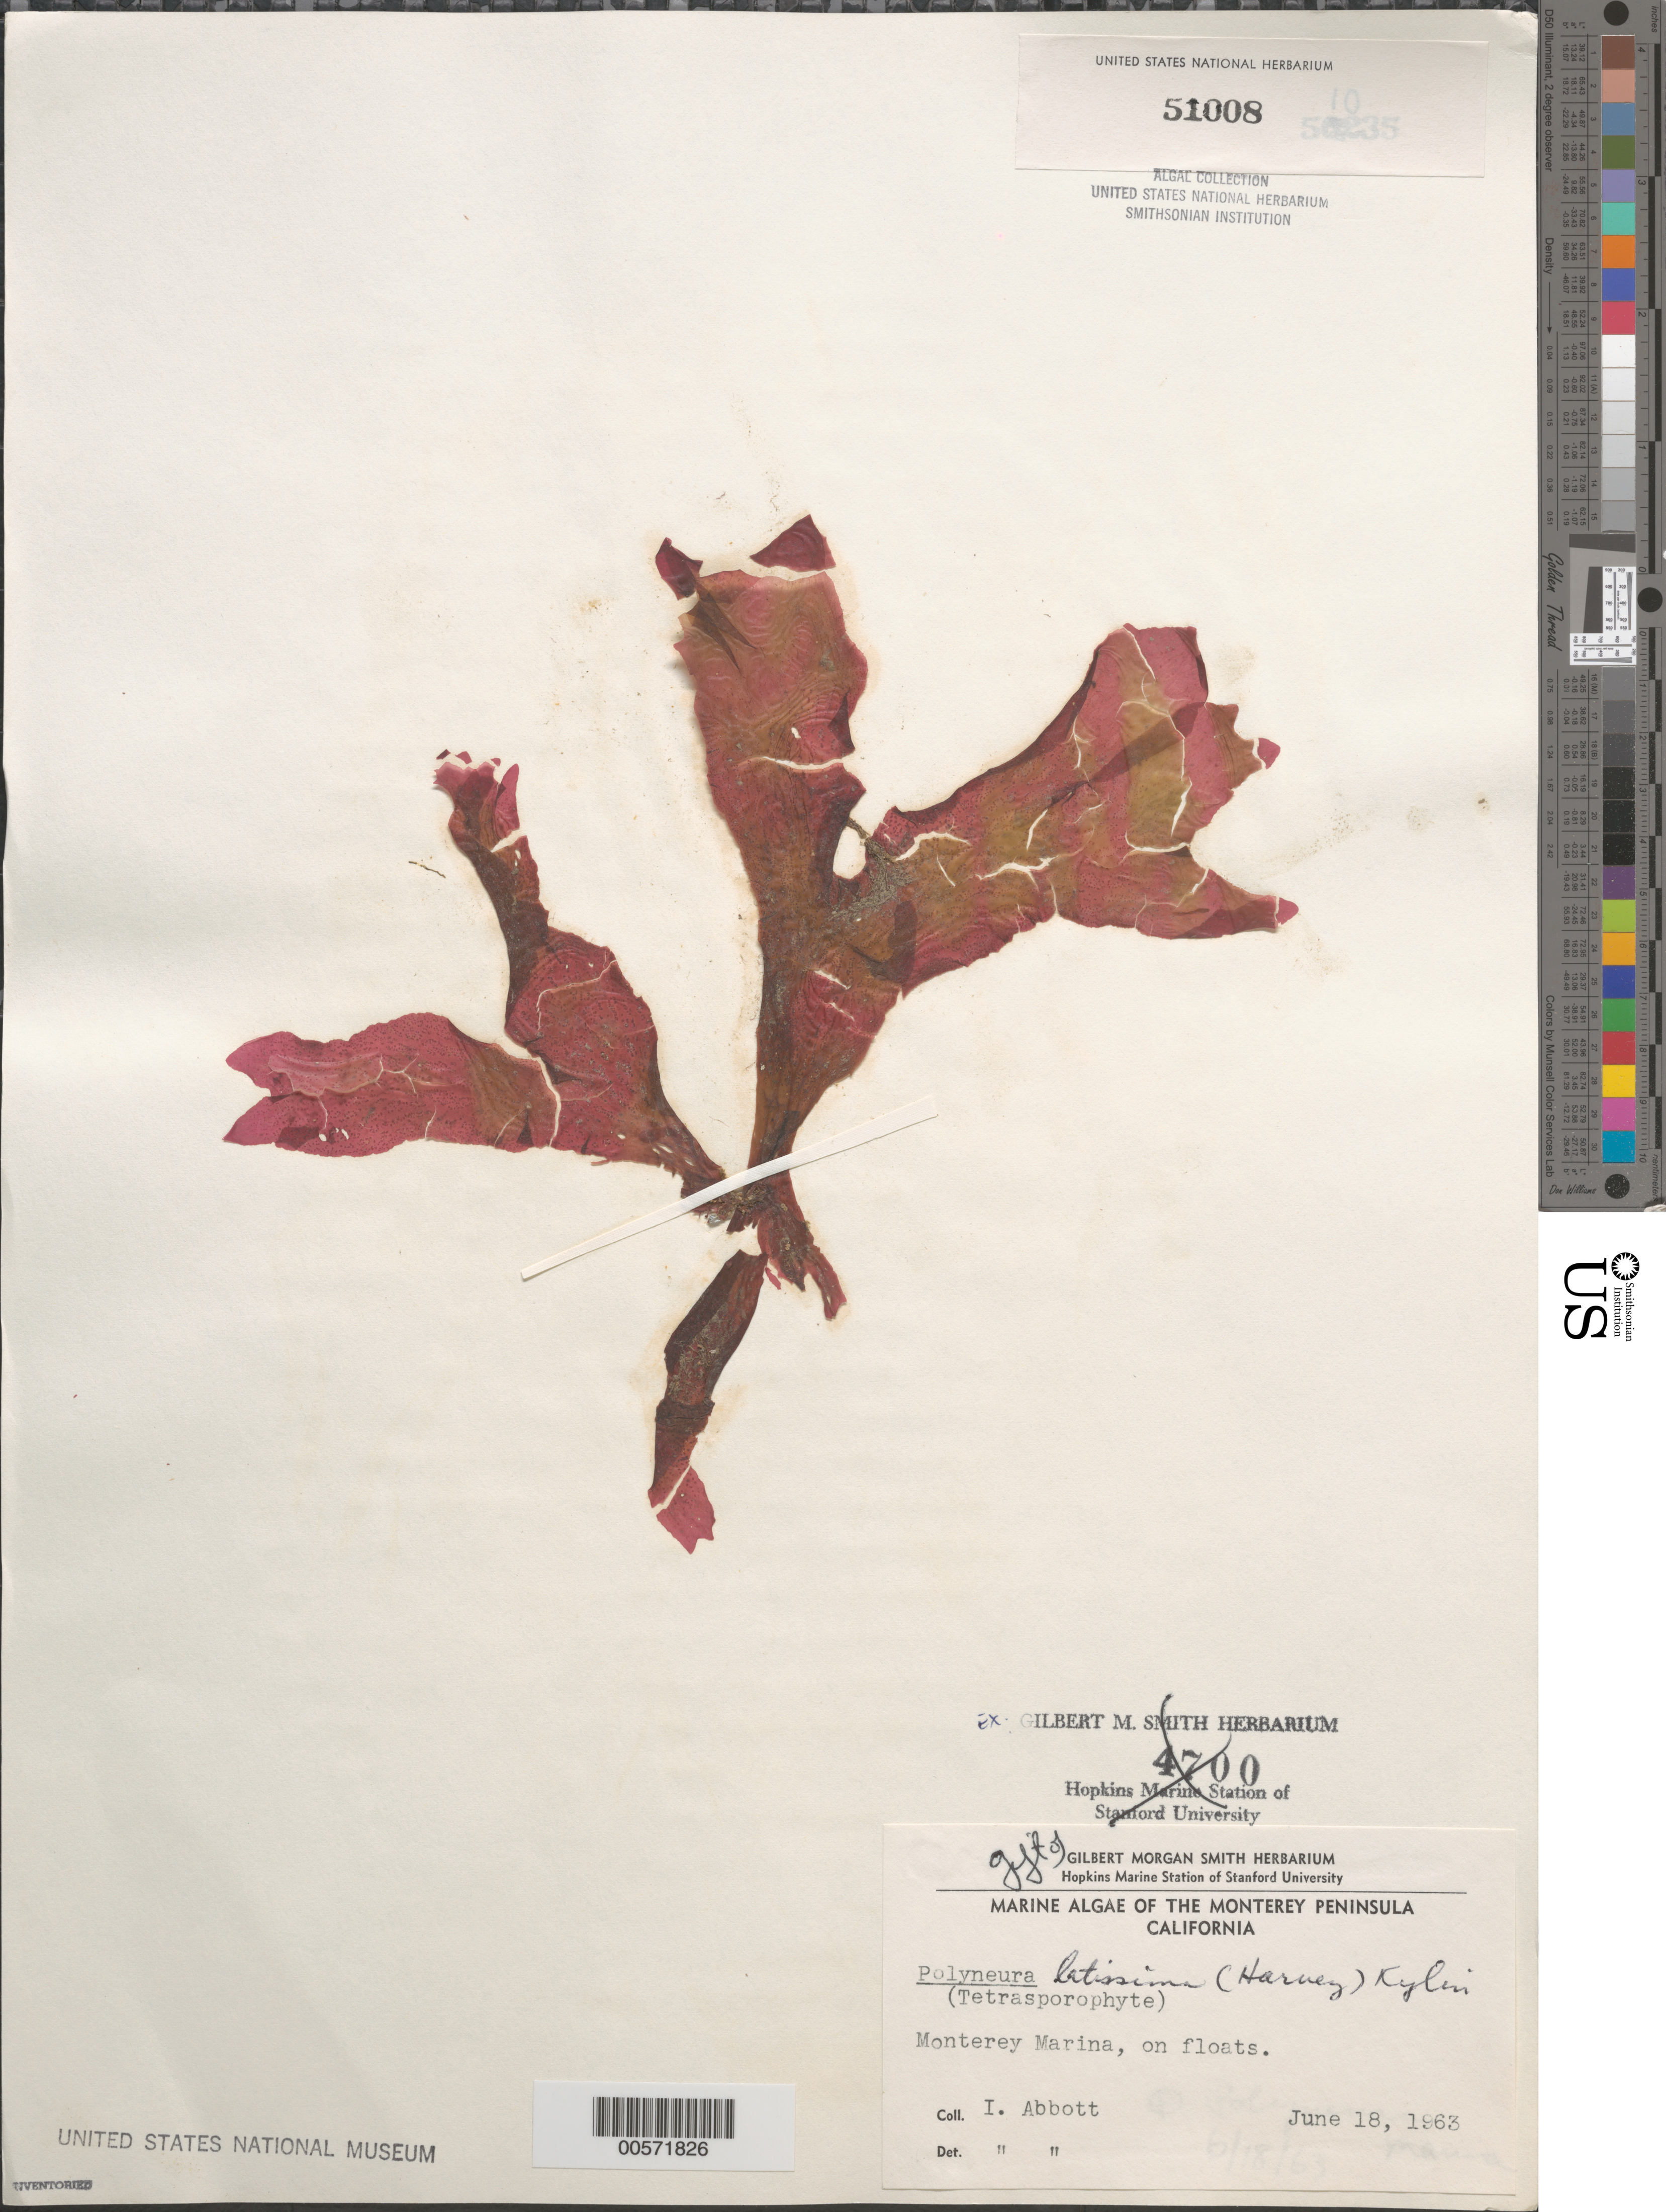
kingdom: Plantae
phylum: Rhodophyta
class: Florideophyceae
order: Ceramiales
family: Delesseriaceae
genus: Polyneura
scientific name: Polyneura latissima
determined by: Abbott, Isabella A.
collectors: I. A. Abbott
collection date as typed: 18 Jun 1963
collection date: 1963-06-18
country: United States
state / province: California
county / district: Monterey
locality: Monterey Marina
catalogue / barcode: US 51008